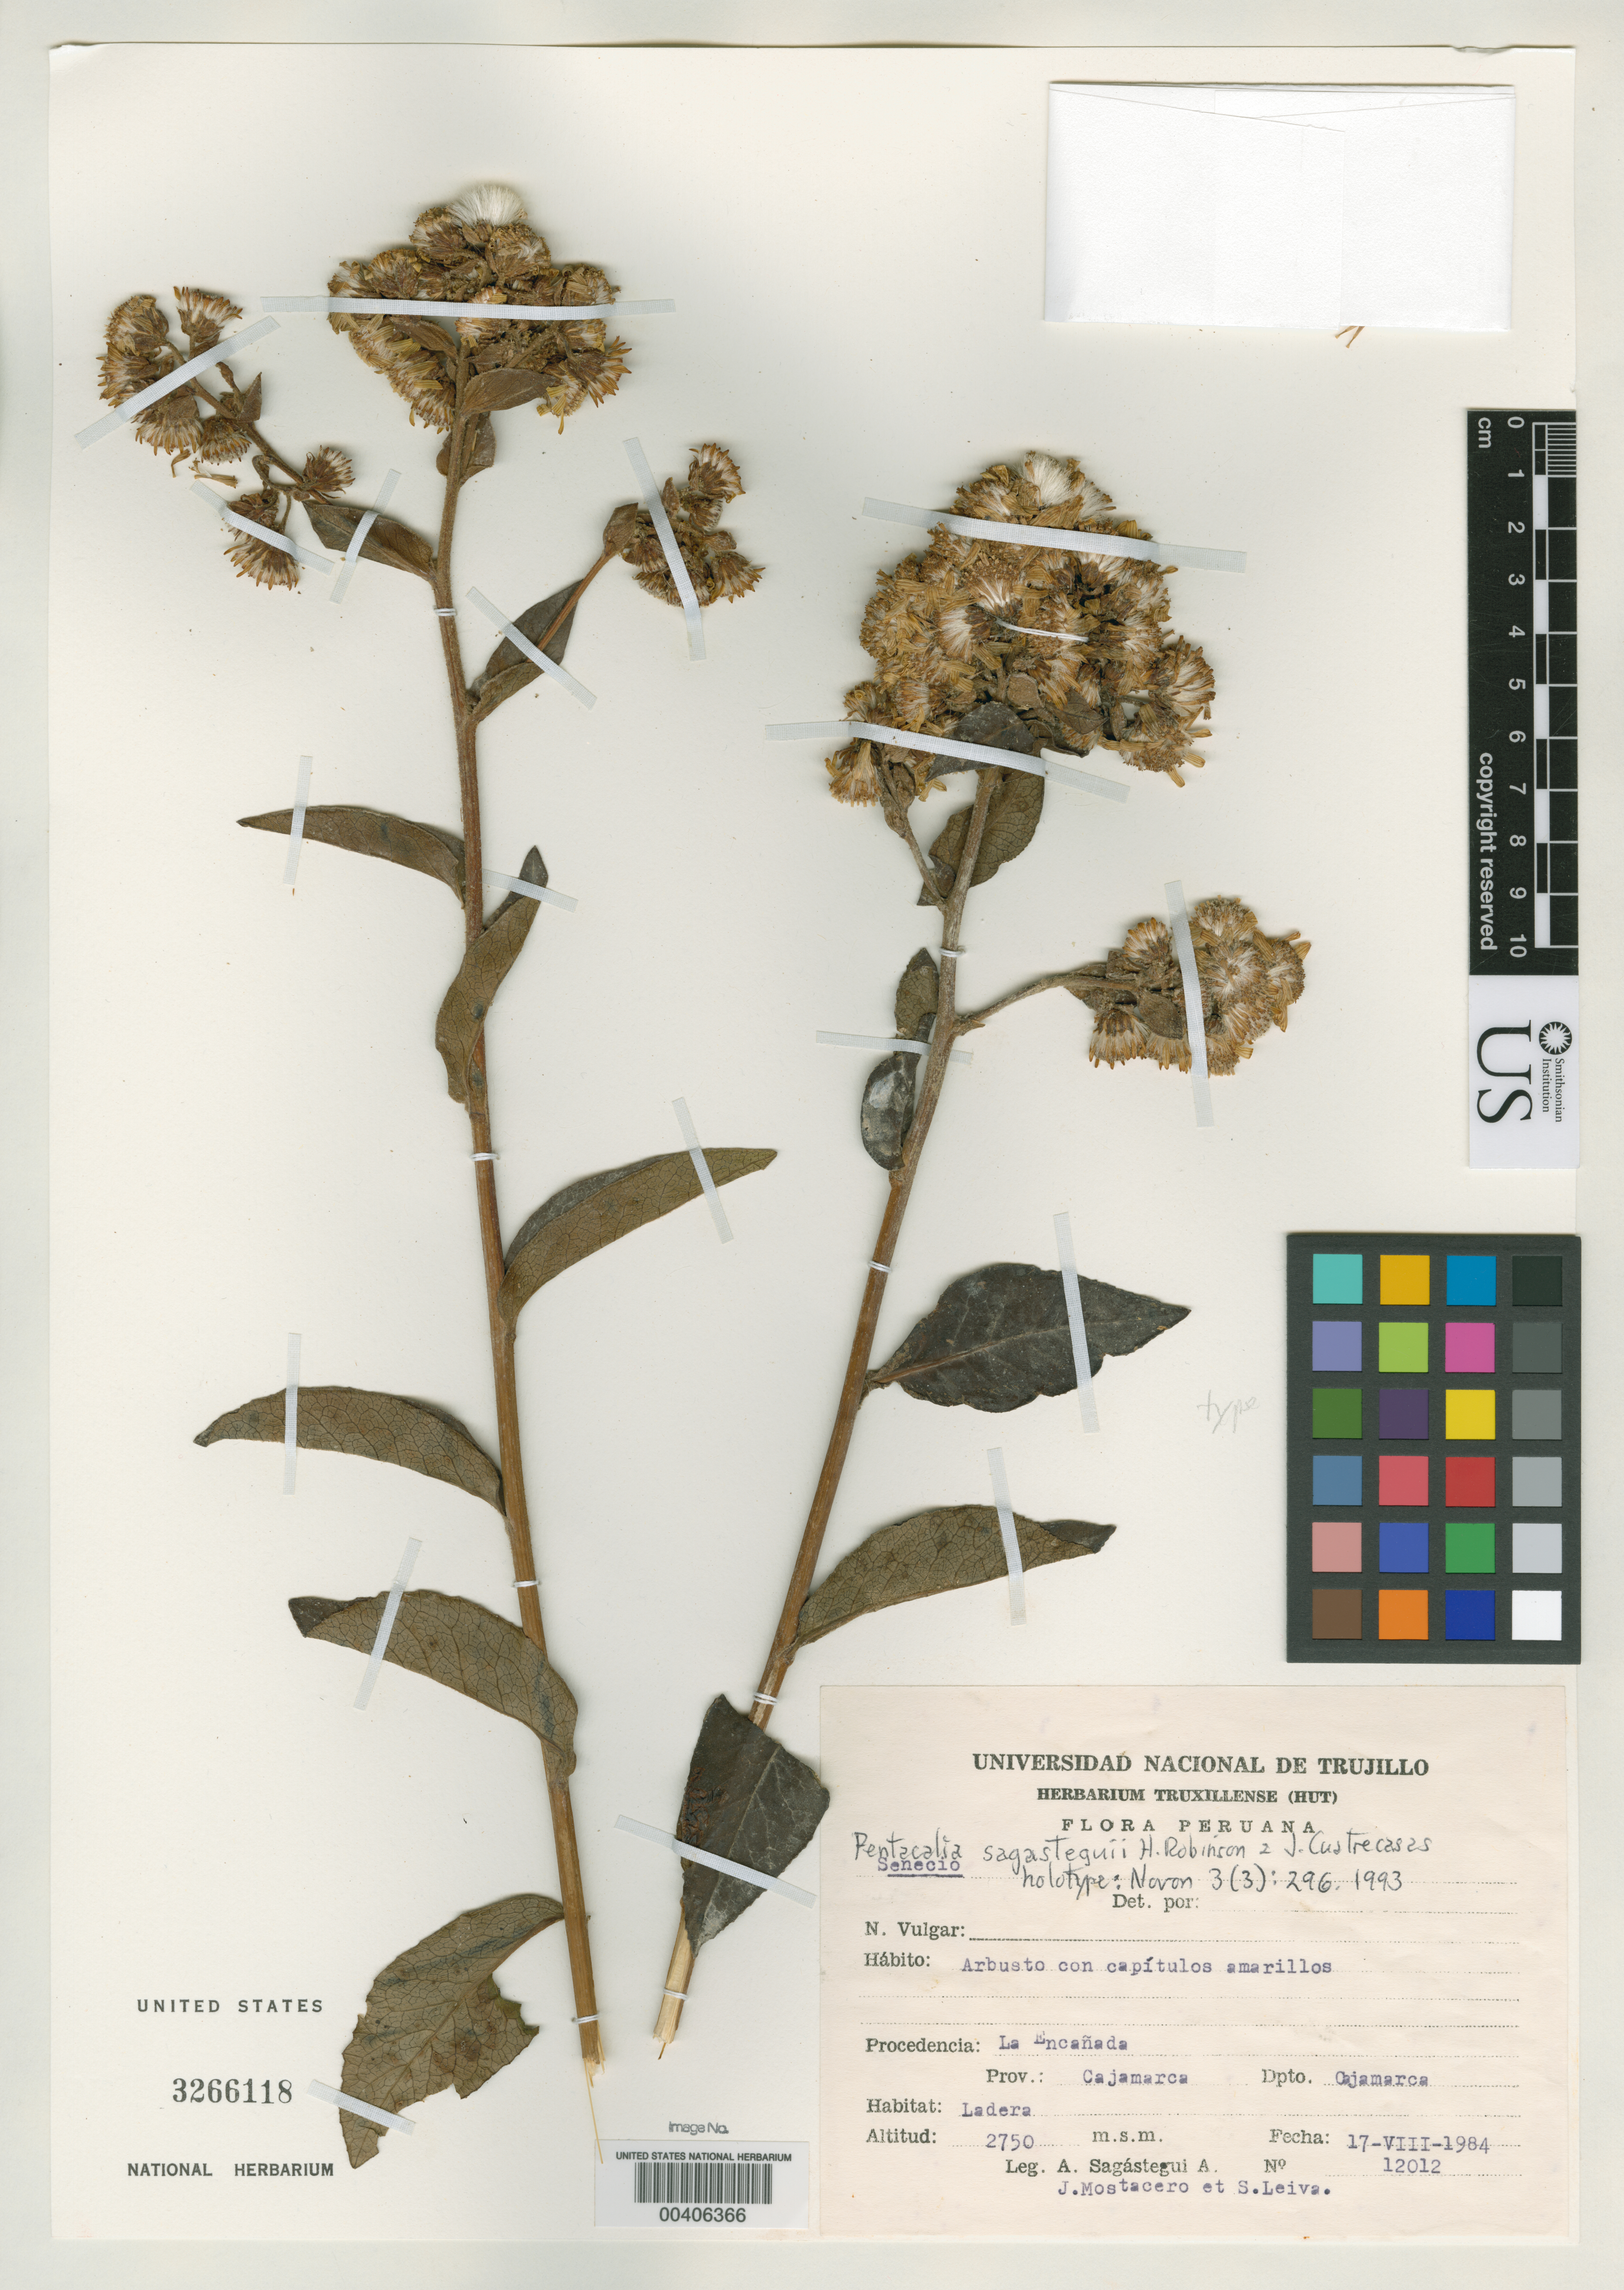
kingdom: Plantae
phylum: Tracheophyta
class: Magnoliopsida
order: Asterales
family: Asteraceae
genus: Pentacalia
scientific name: Pentacalia sagasteguii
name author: H. Rob. & Cuatrec.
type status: Holotype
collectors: A. Sagástegui A., J. Mostacero L. & S. Leiva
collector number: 12012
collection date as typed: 17 Aug 1984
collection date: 1984-08-17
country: Peru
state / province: Cajamarca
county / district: Cajamarca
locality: La Encañada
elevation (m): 2750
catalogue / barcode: US 3266118